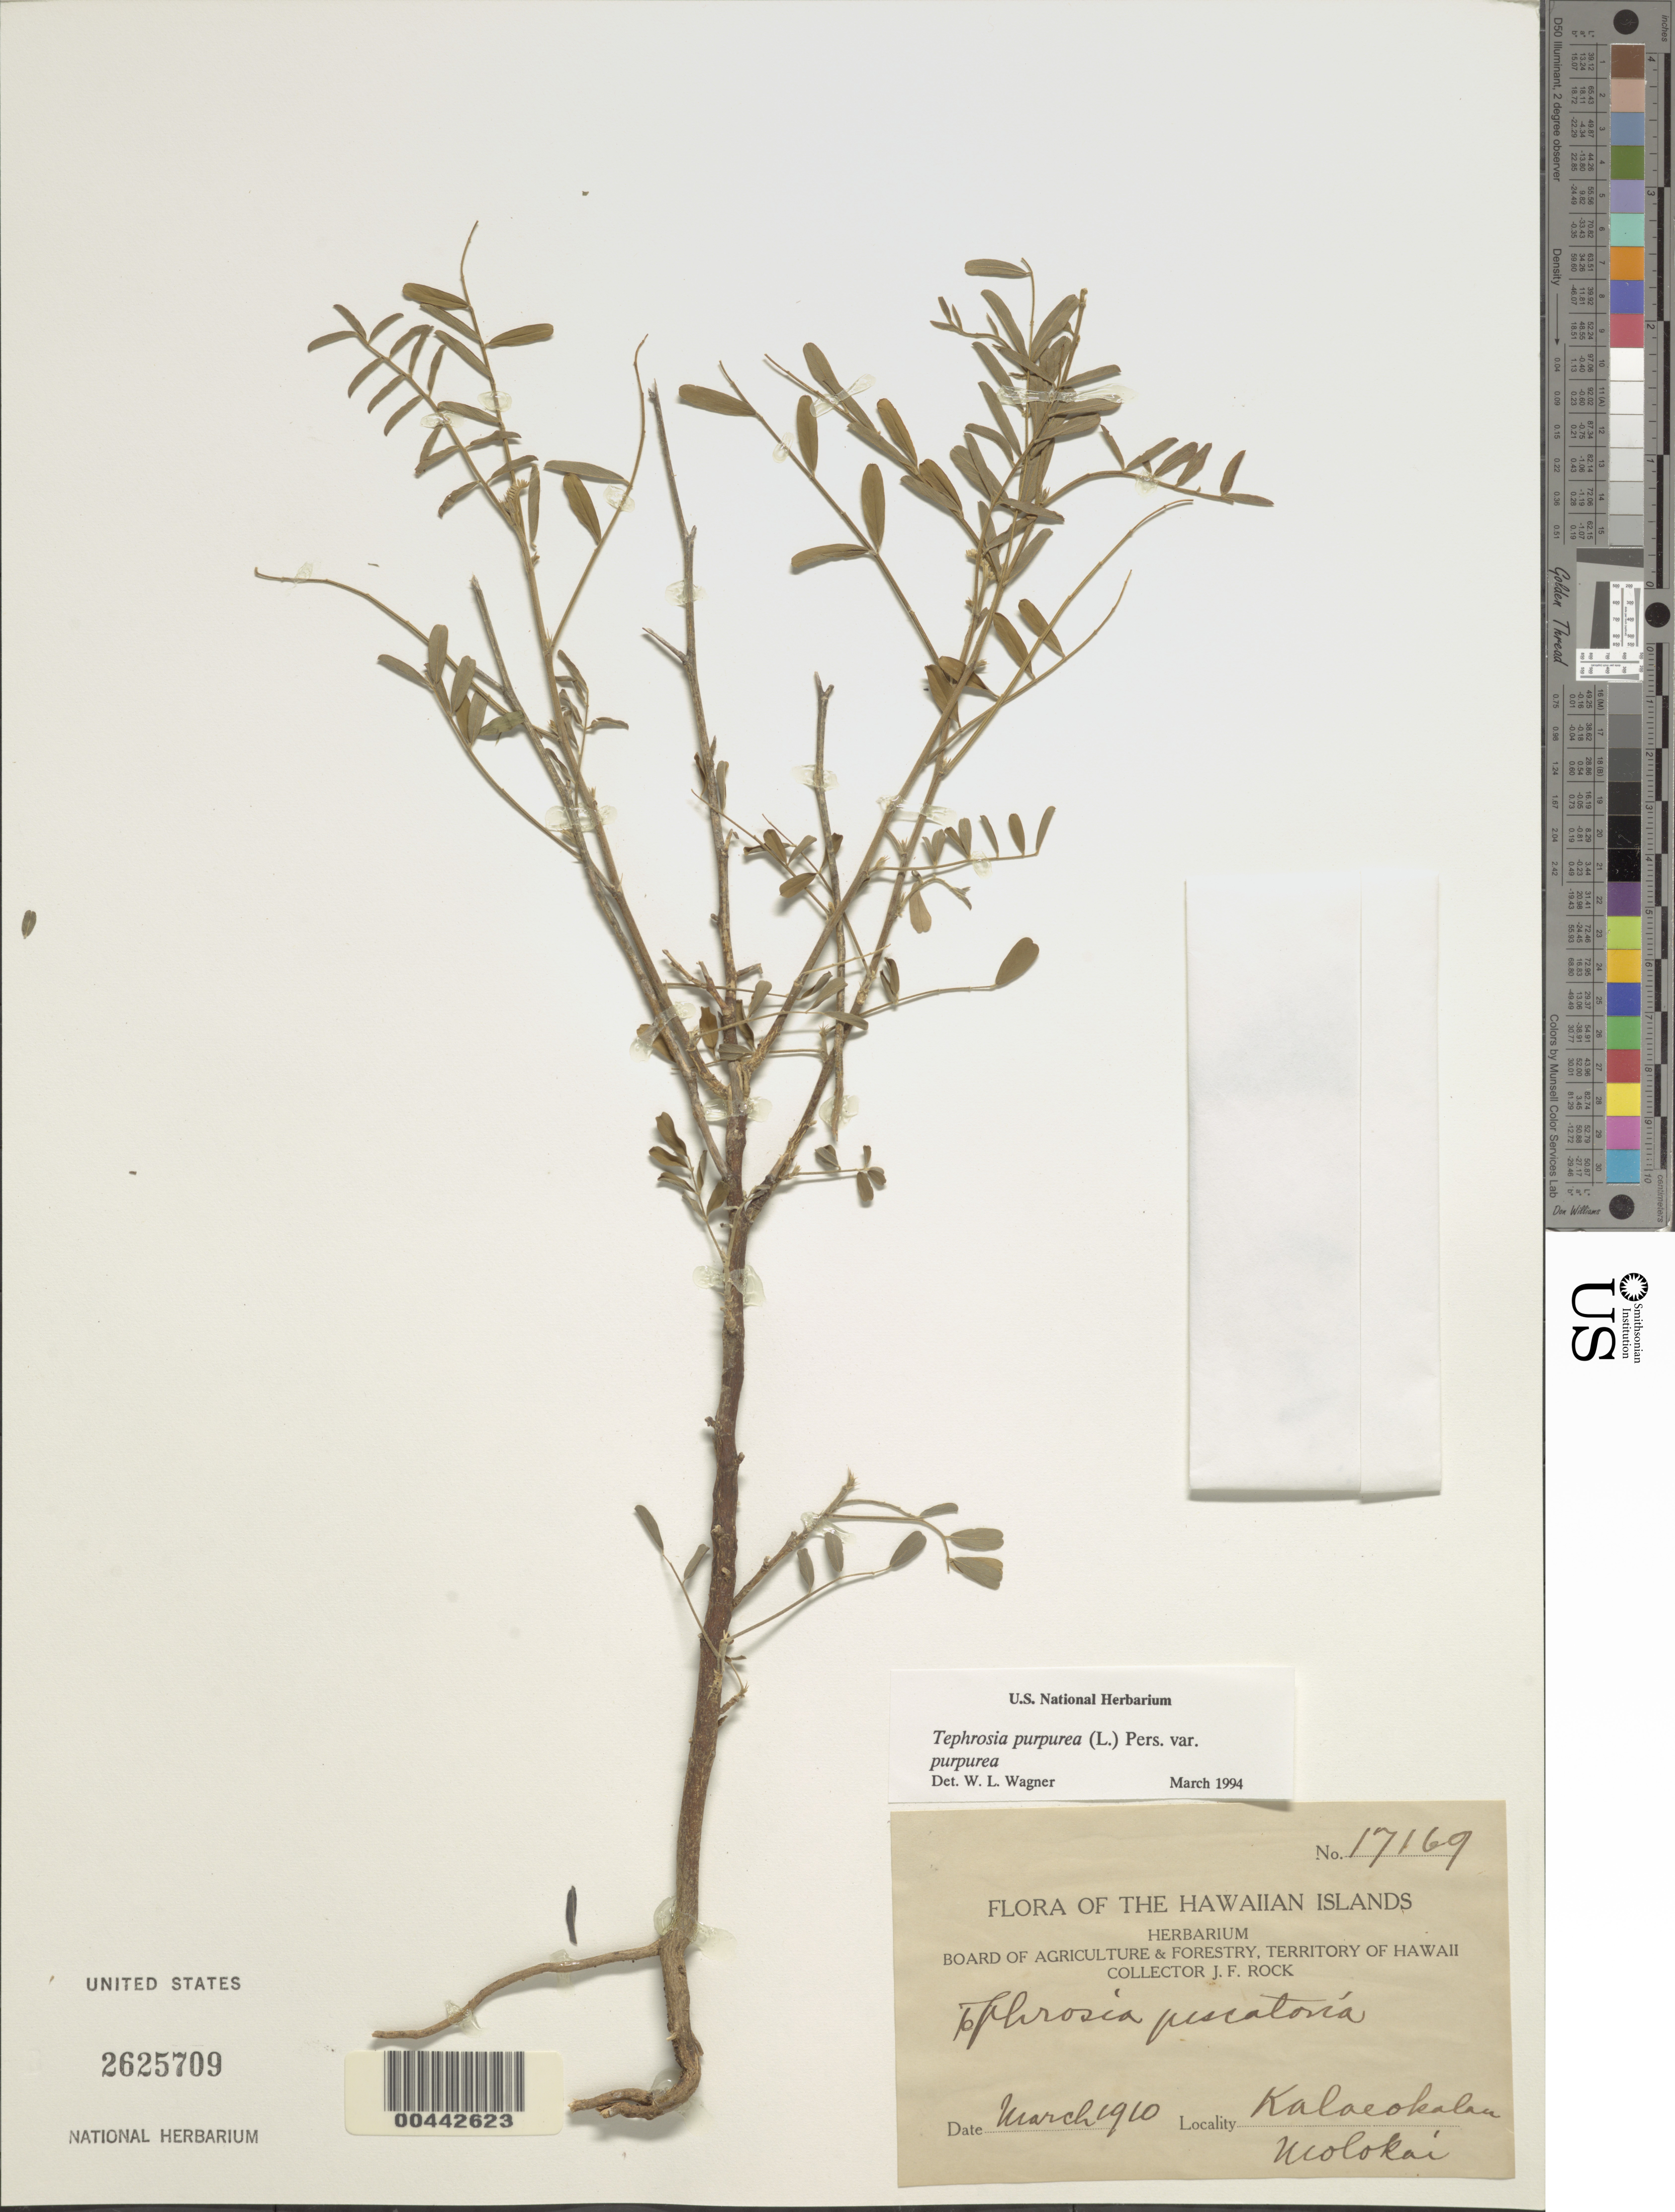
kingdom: Plantae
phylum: Tracheophyta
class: Magnoliopsida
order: Fabales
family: Fabaceae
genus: Tephrosia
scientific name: Tephrosia purpurea var. purpurea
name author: (L.) Pers.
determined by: Wagner, W. L., (BOT), Smithsonian Institution - National Museum of Natural History (UNITED STATES)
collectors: J. F. Rock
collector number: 17169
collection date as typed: Mar 1910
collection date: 1910-03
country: United States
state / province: Hawaii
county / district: Maui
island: Moloka'i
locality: Kalaeokalau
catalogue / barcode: US 2625709